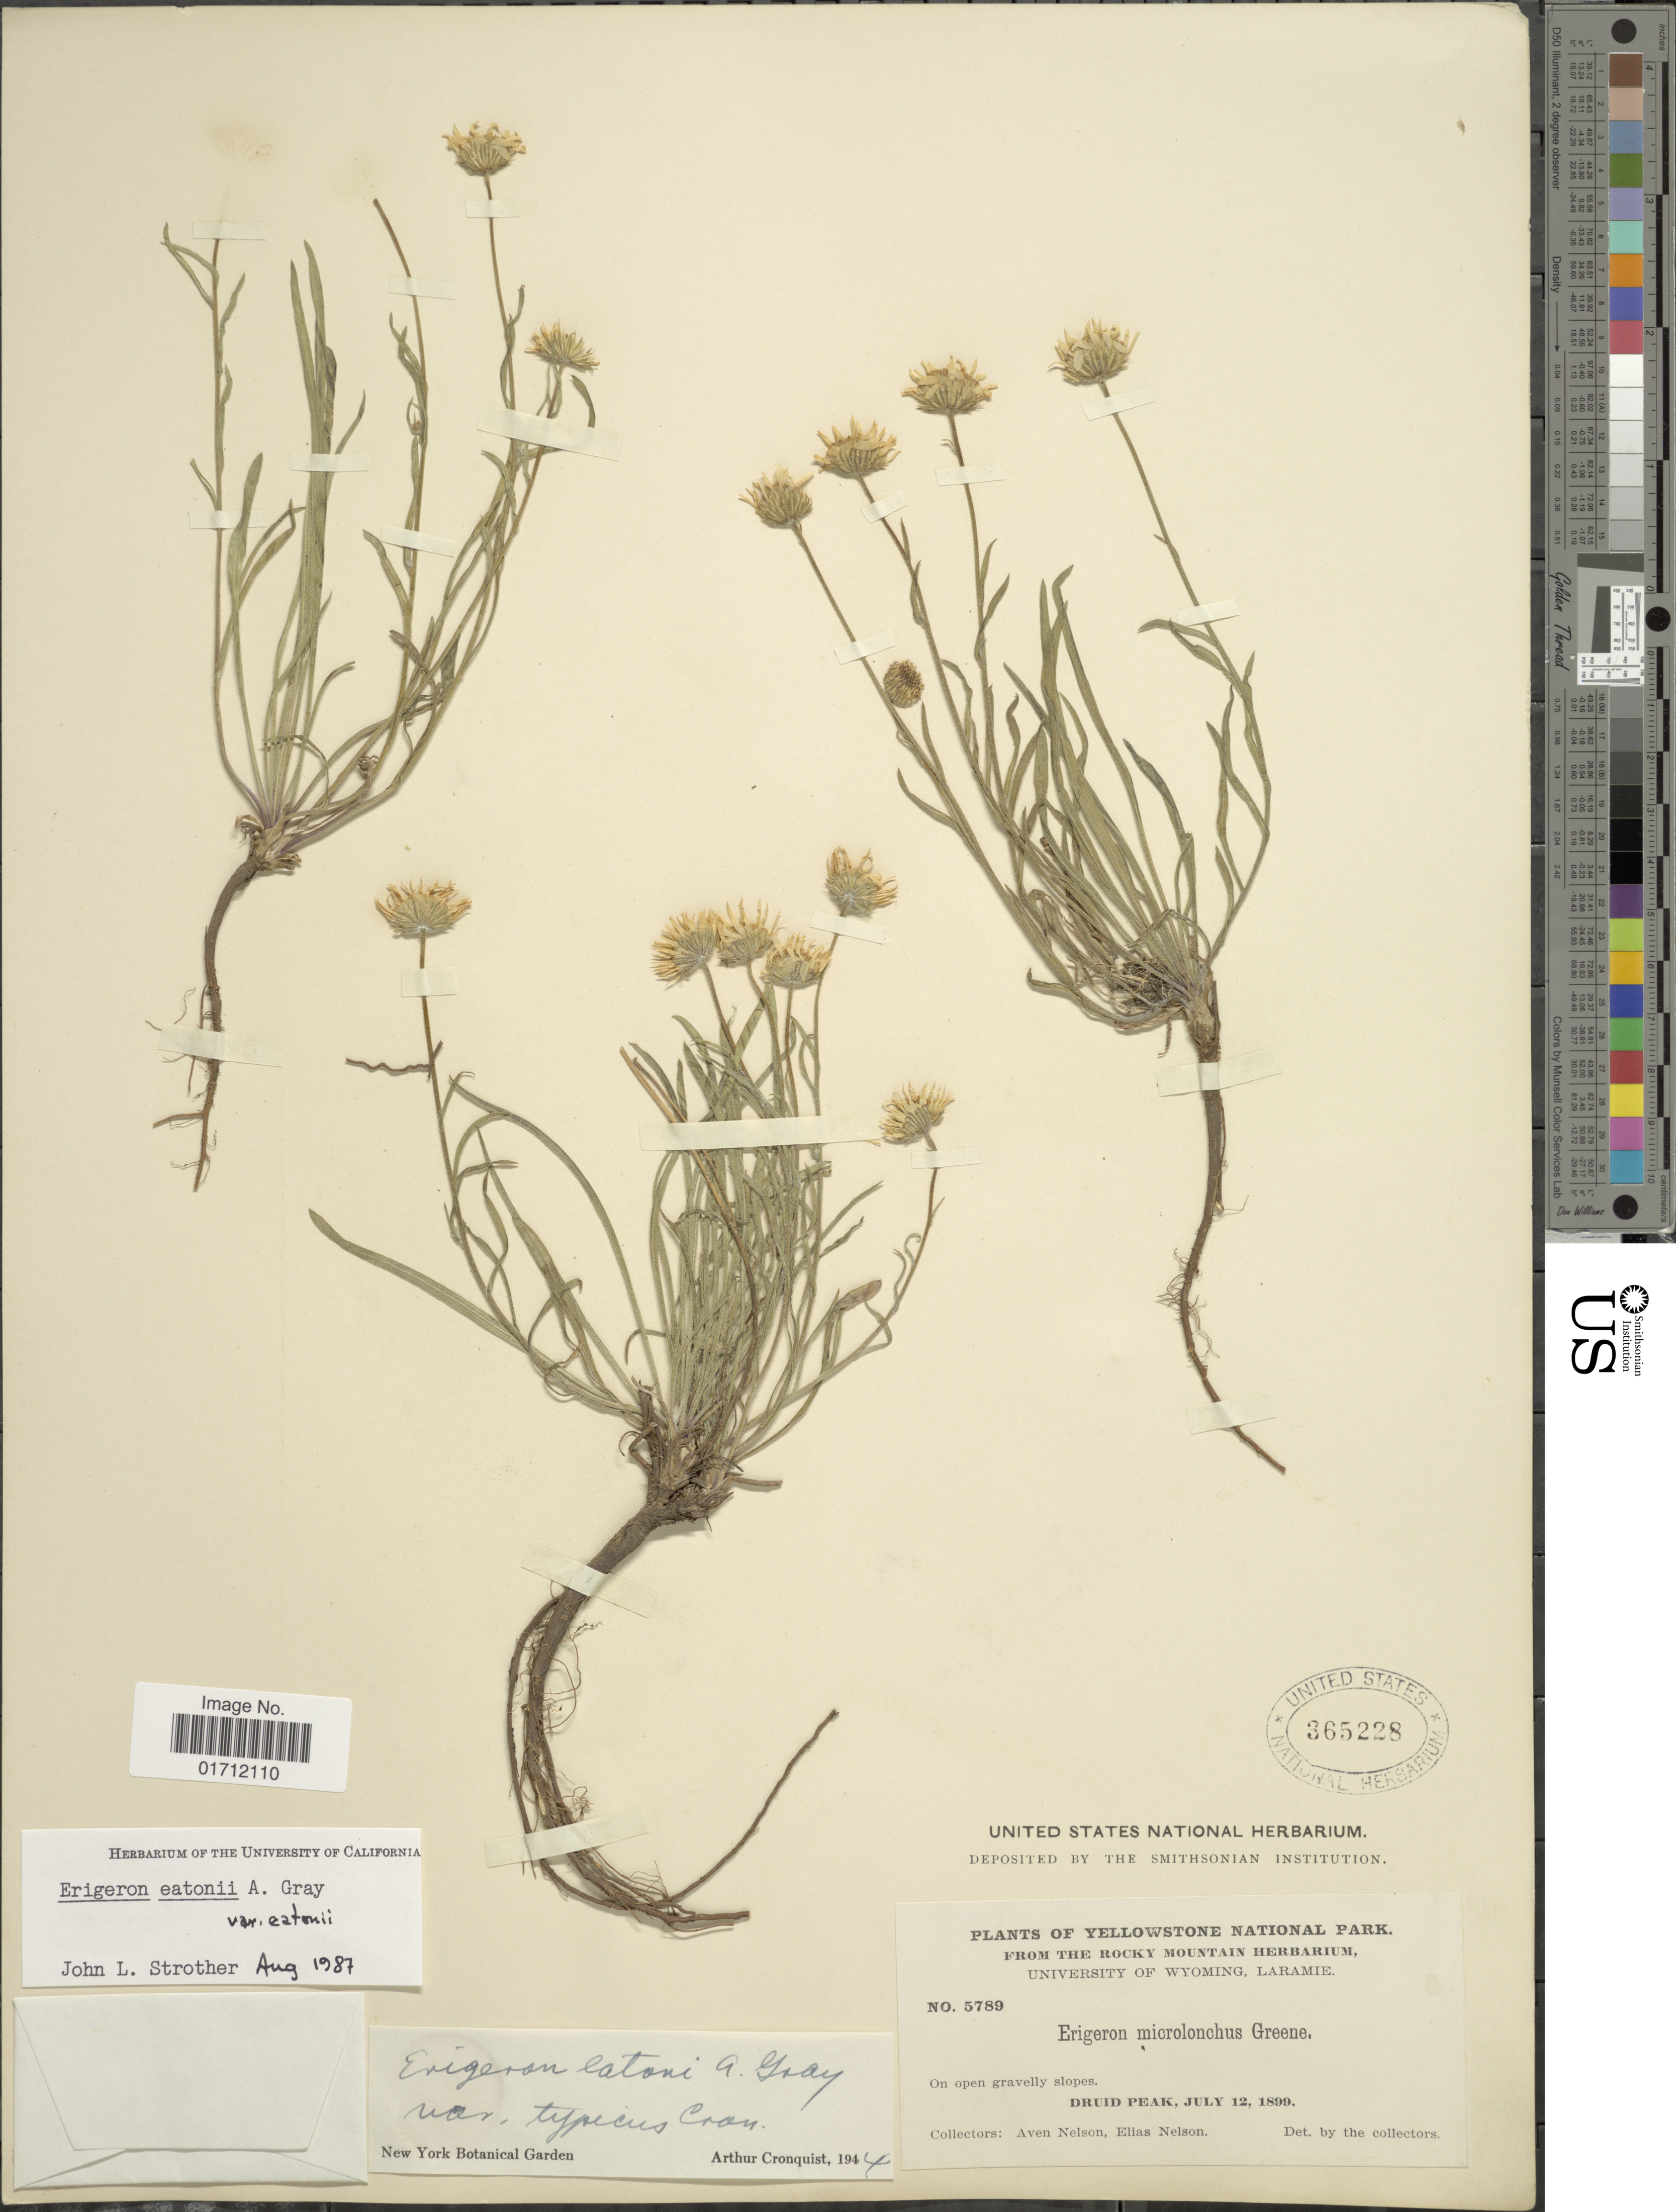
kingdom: Plantae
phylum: Tracheophyta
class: Magnoliopsida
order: Asterales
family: Asteraceae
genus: Erigeron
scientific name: Erigeron eatonii var. eatonii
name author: A. Gray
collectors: A. Nelson & E. Nelson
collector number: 5789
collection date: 1899-07-12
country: United States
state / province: Wyoming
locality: Yellowstone National Park, Druid Peak.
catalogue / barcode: US 365228